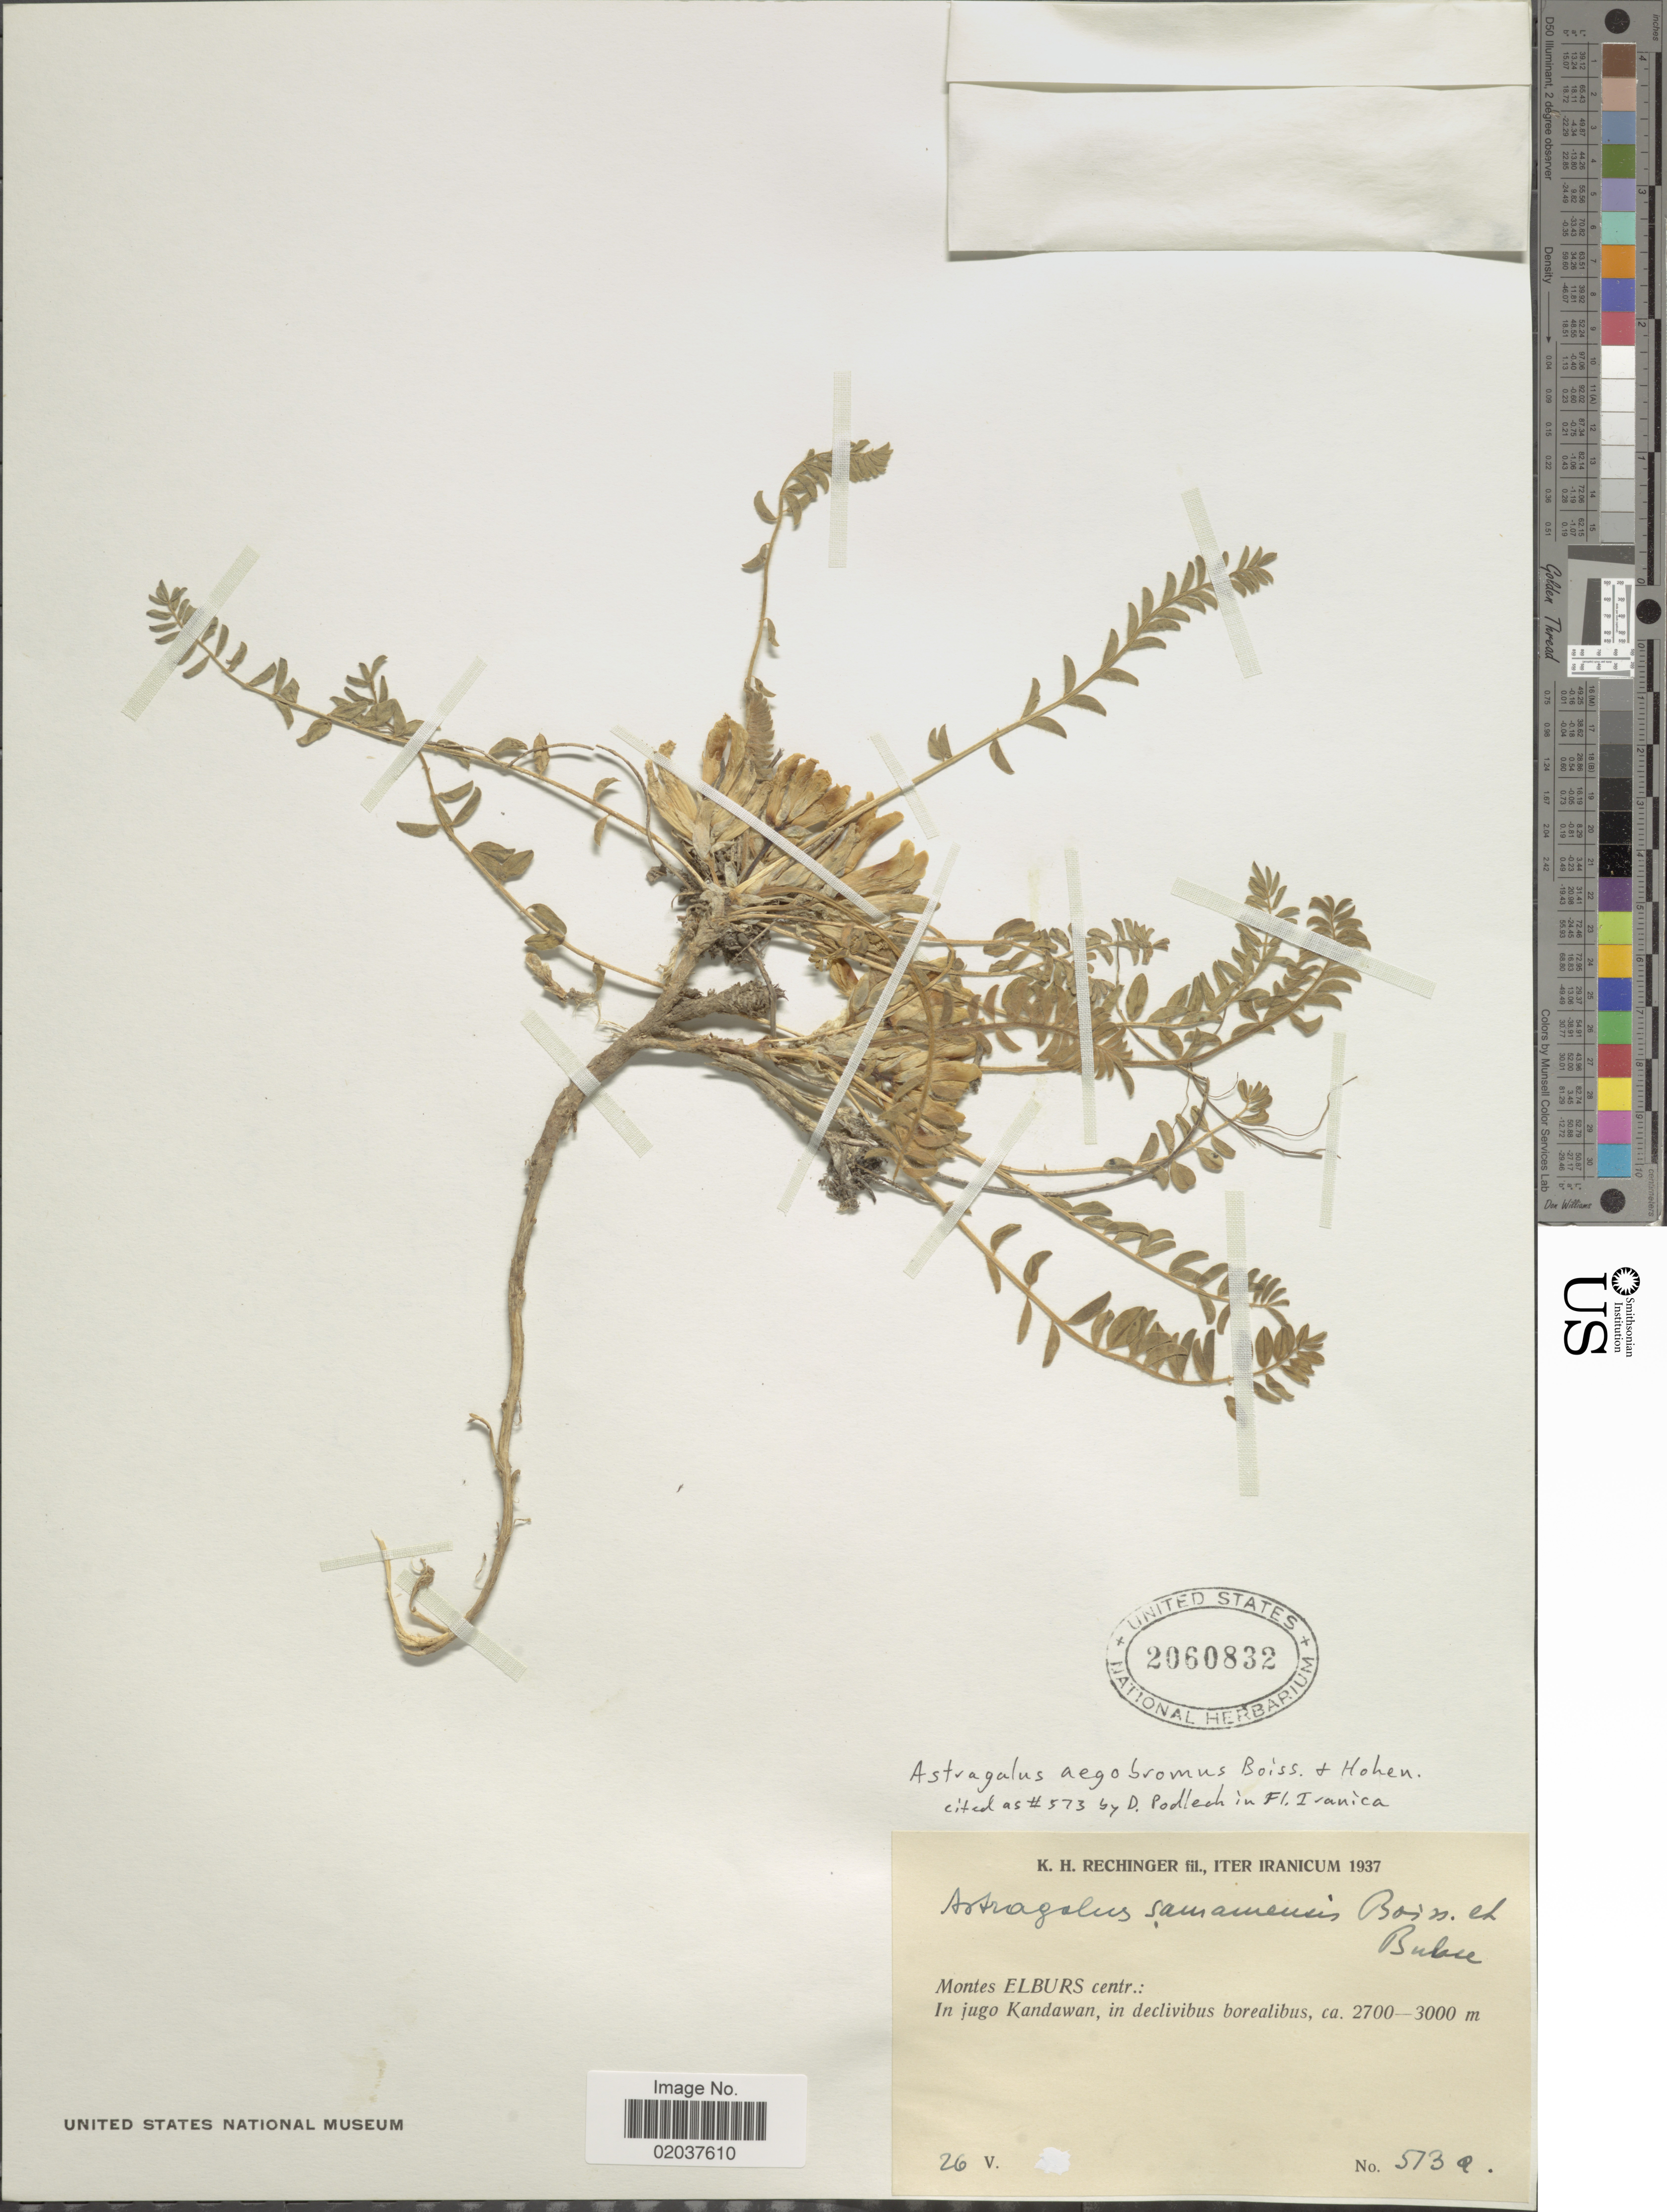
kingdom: Plantae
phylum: Tracheophyta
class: Magnoliopsida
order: Fabales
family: Fabaceae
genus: Astragalus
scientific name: Astragalus aegobromus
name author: Boiss. & Hohen.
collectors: K. H. Rechinger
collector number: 573a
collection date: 1937-05-26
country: Iran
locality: Montes Elburs centr. In jugo Kandawan, Iranicum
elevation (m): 2700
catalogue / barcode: US 2060832